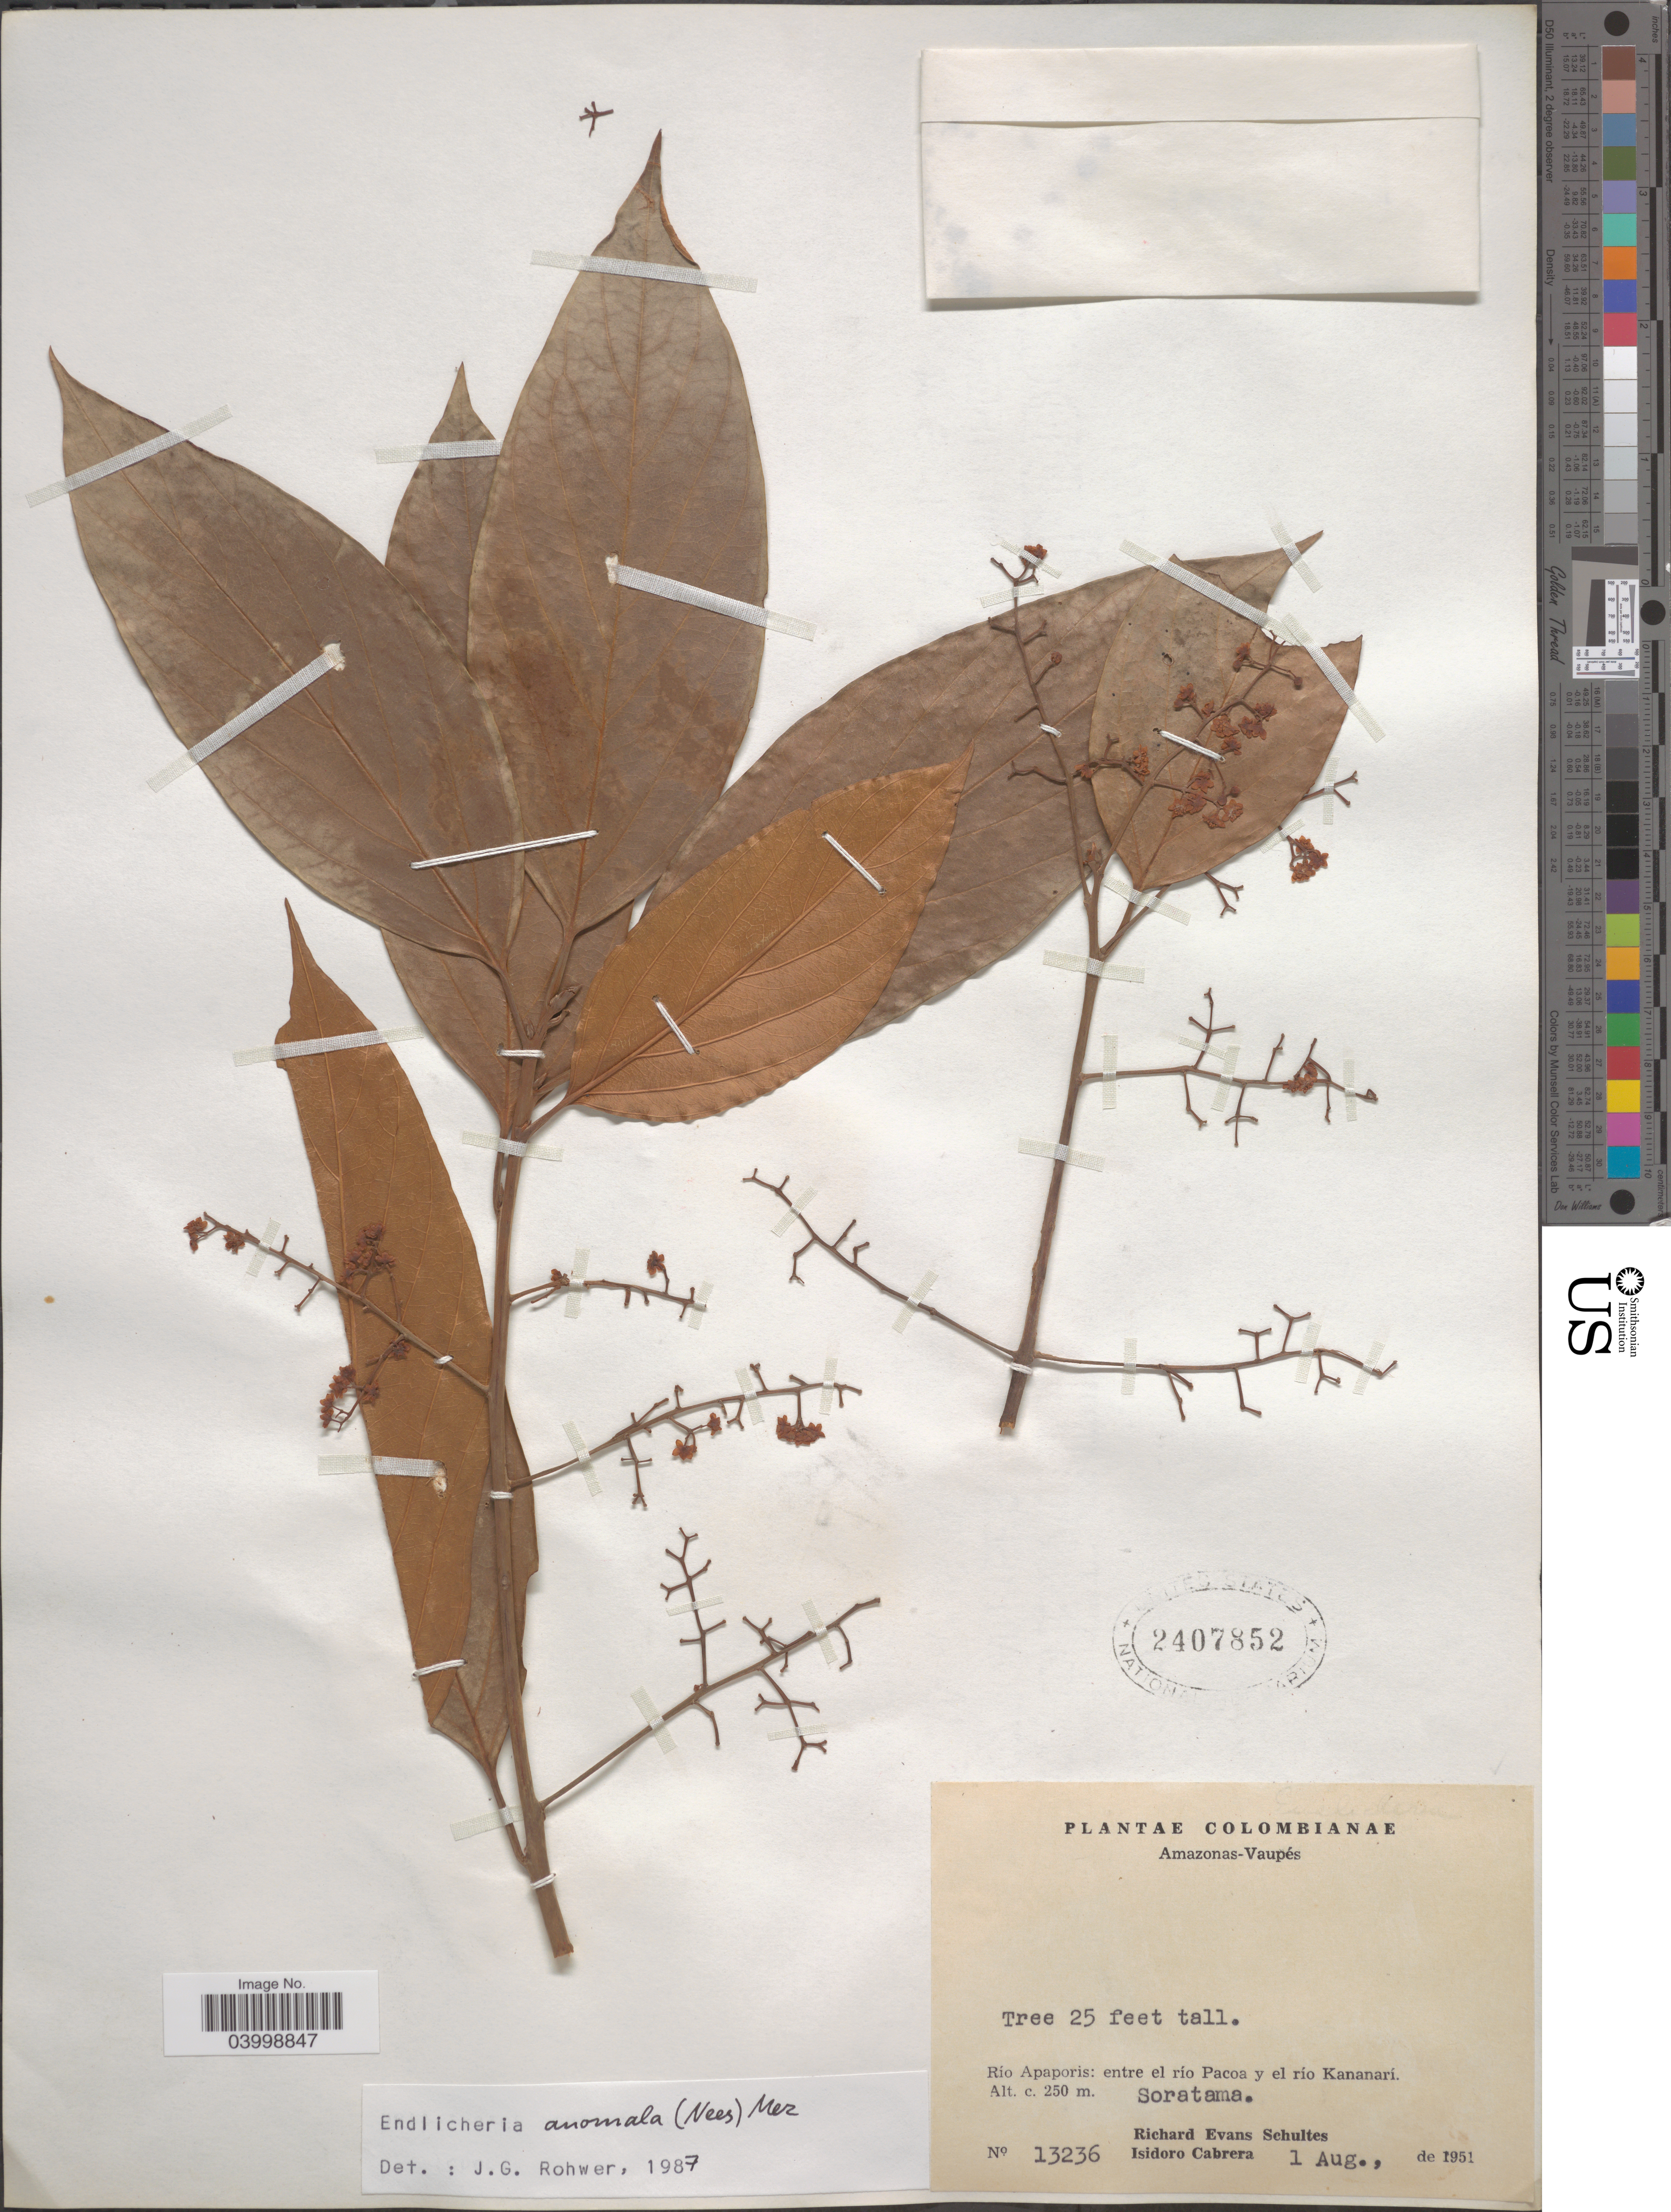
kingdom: Plantae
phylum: Tracheophyta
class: Magnoliopsida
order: Laurales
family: Lauraceae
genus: Endlicheria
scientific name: Endlicheria anomala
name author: Nees ex Meisn.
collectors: R. E. Schultes & I. Cabrera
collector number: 13236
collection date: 1951-08-01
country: Colombia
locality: Amazonas - Vaupés. Río Apaporis: entre el río Pacoa y el río Kananarí. Soratama.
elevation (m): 250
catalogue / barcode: US 2407852